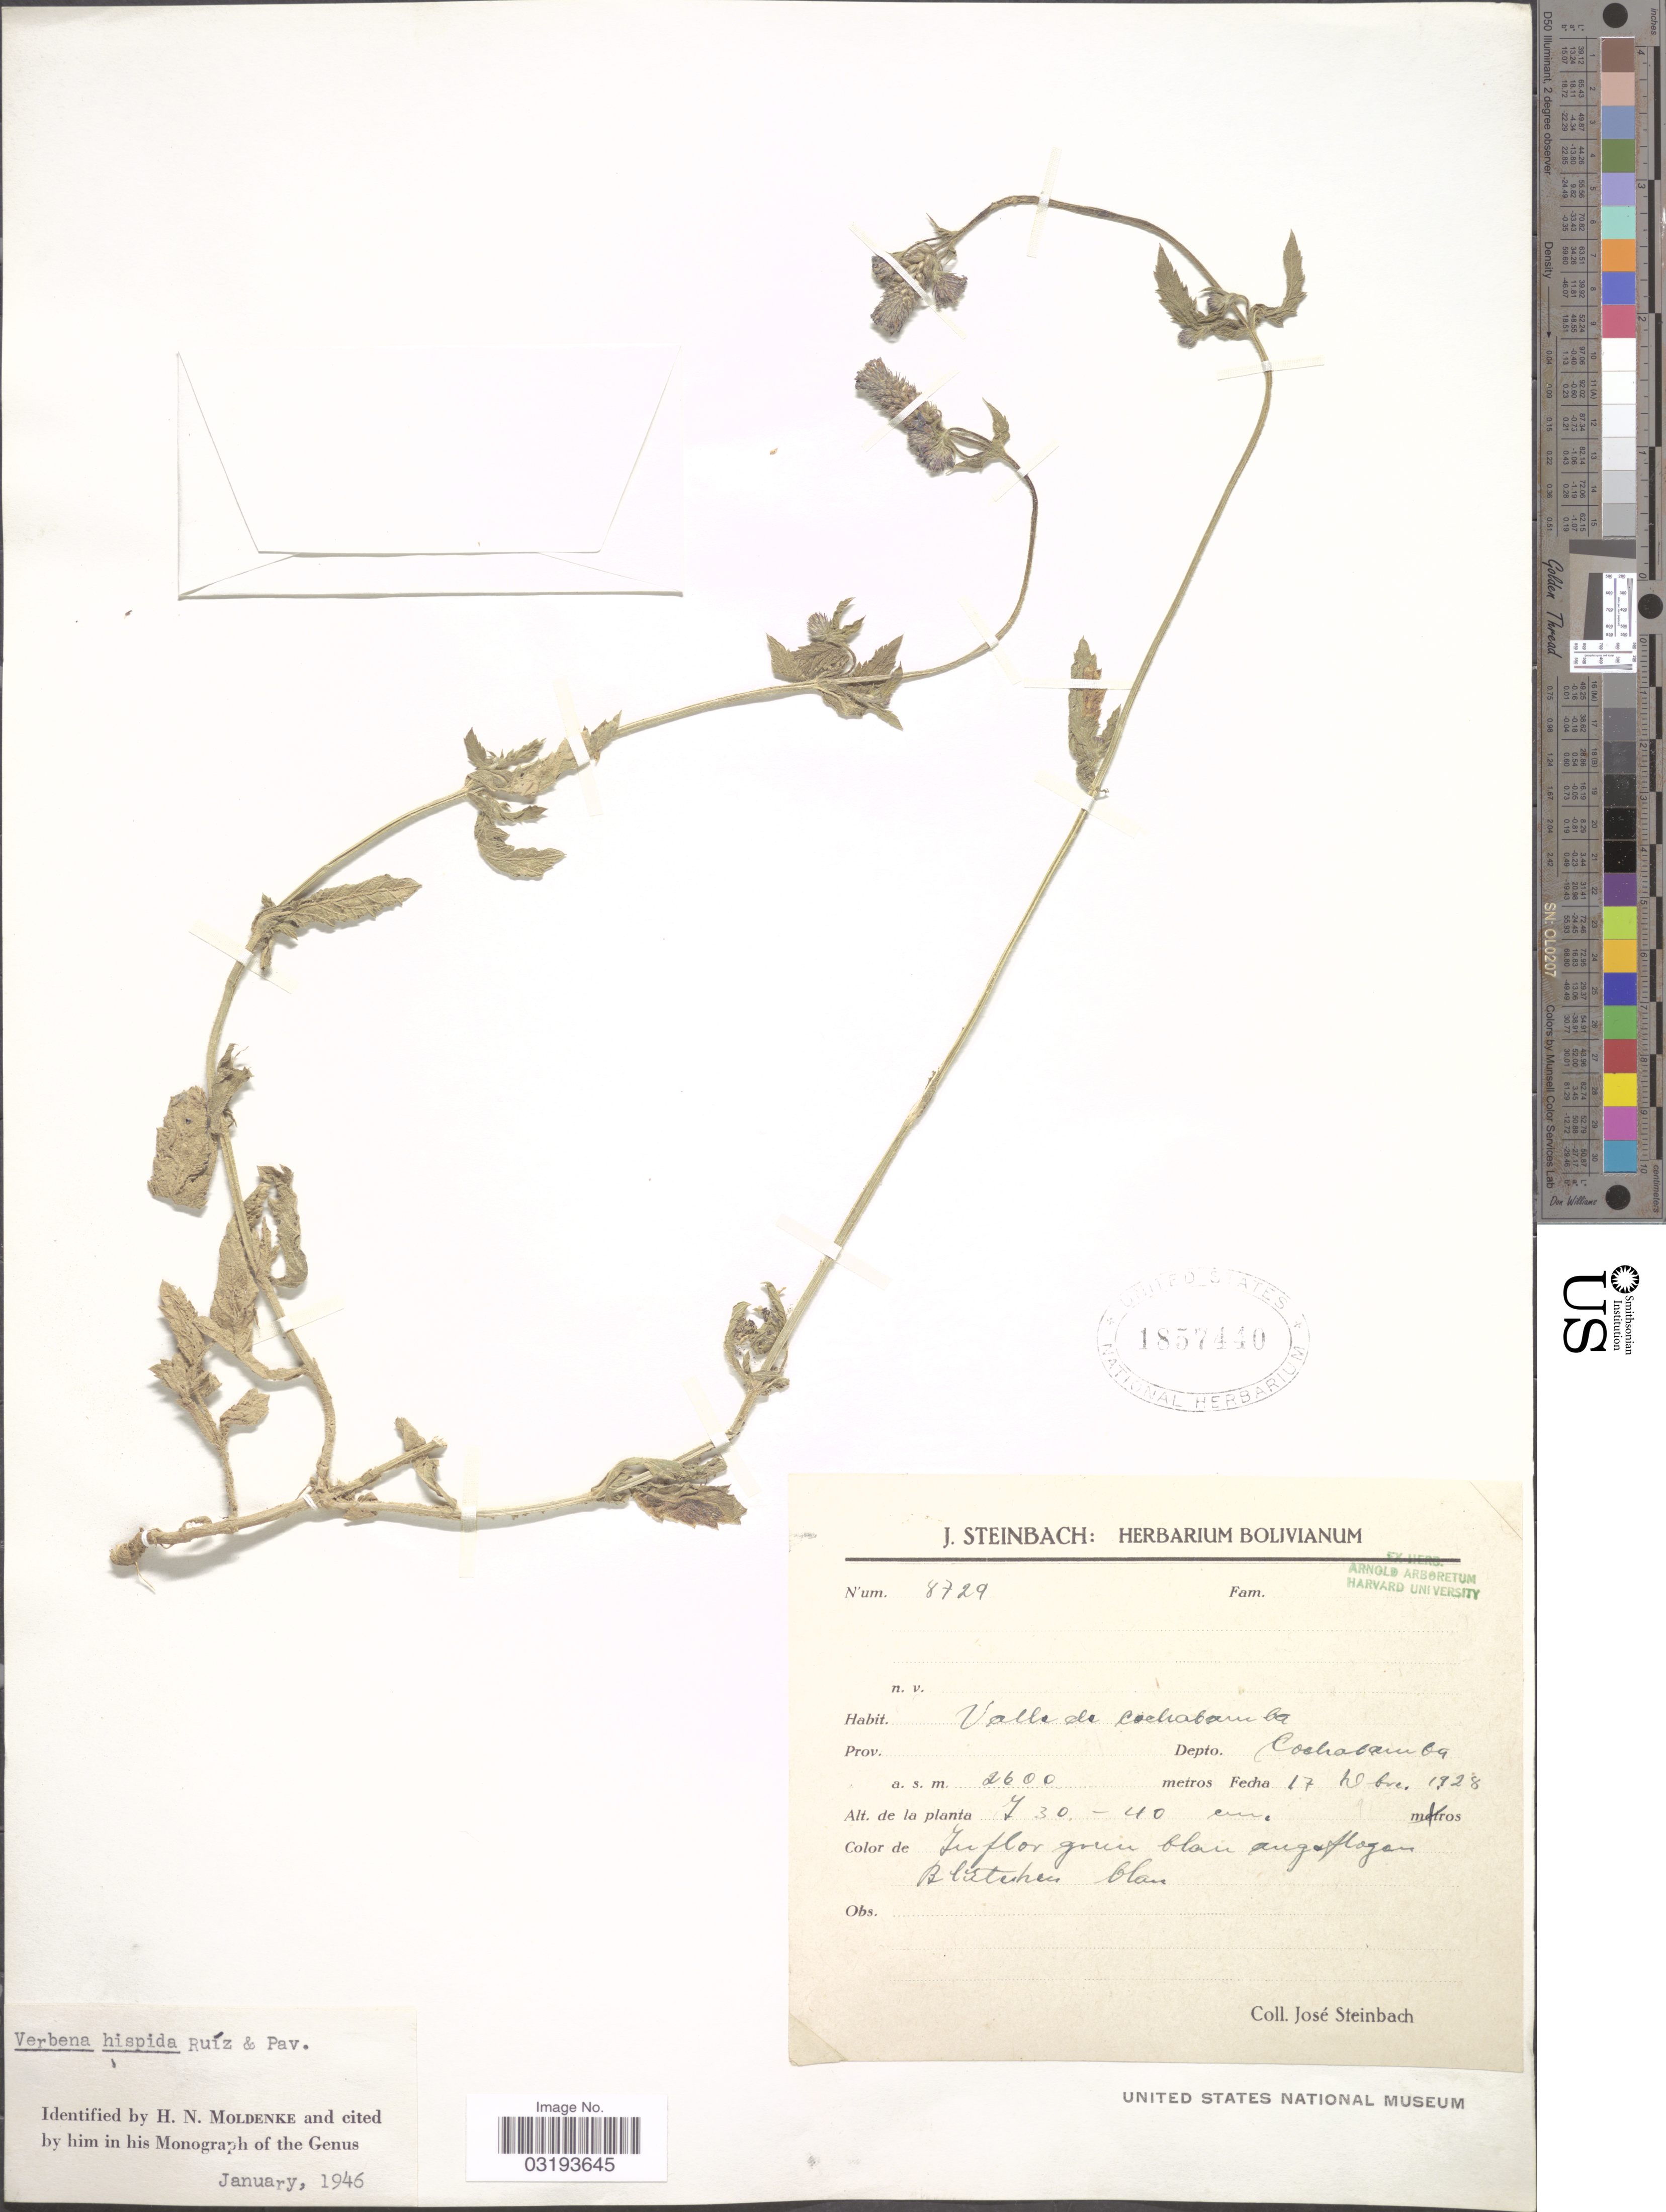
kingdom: Plantae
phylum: Tracheophyta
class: Magnoliopsida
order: Lamiales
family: Verbenaceae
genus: Verbena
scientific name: Verbena hispida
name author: Ruiz & Pav.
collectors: J. Steinbach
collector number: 8729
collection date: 1928-12-17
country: Bolivia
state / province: Cochabamba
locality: Valle de Cochabamba. Depto. Cochabamba.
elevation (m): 2600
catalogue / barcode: US 1857440